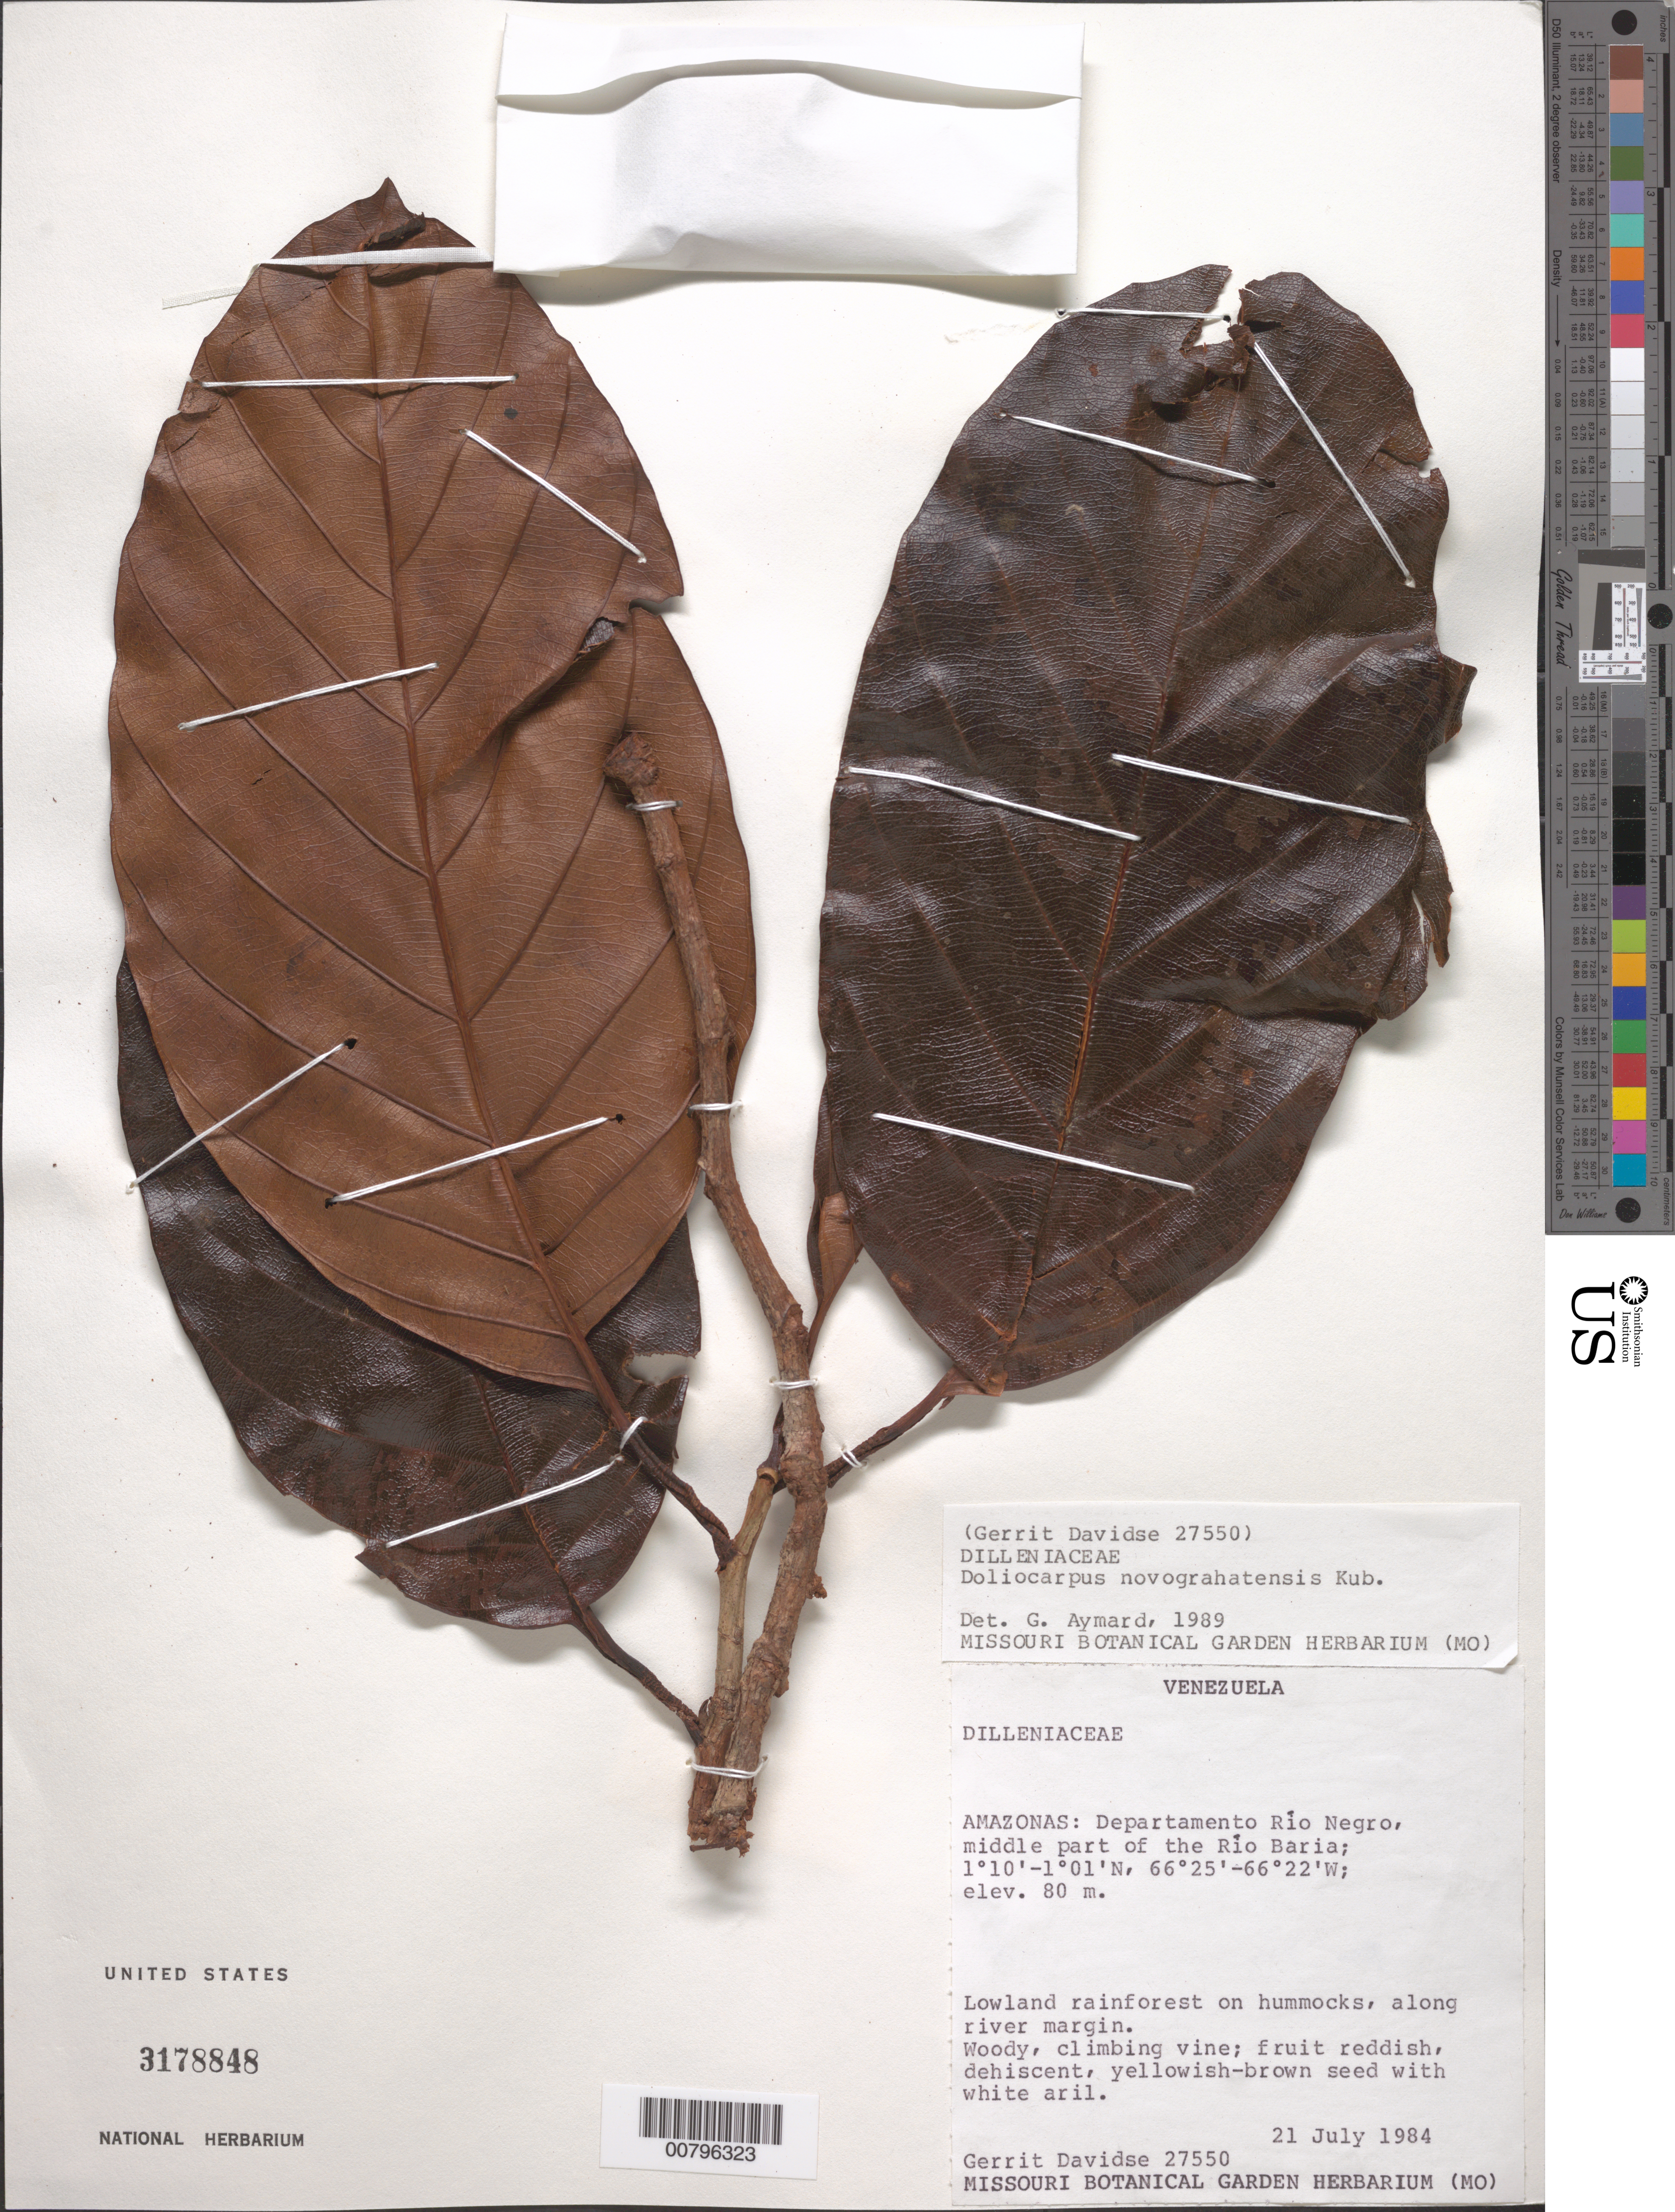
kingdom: Plantae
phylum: Tracheophyta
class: Magnoliopsida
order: Dilleniales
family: Dilleniaceae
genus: Doliocarpus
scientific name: Doliocarpus novogranatensis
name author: Kubitzki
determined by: Aymard C., G. A., (PORT), Univ. Nac. Exp. de los Llanos Ezequiel Zamora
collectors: G. Davidse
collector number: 27550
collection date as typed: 21-Jul-84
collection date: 1984-07-21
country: Venezuela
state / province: Amazonas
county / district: Río Negro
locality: Río Baria, middle part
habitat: Lowland rainforest on hummocks, along river margin.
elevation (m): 80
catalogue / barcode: US 3178848